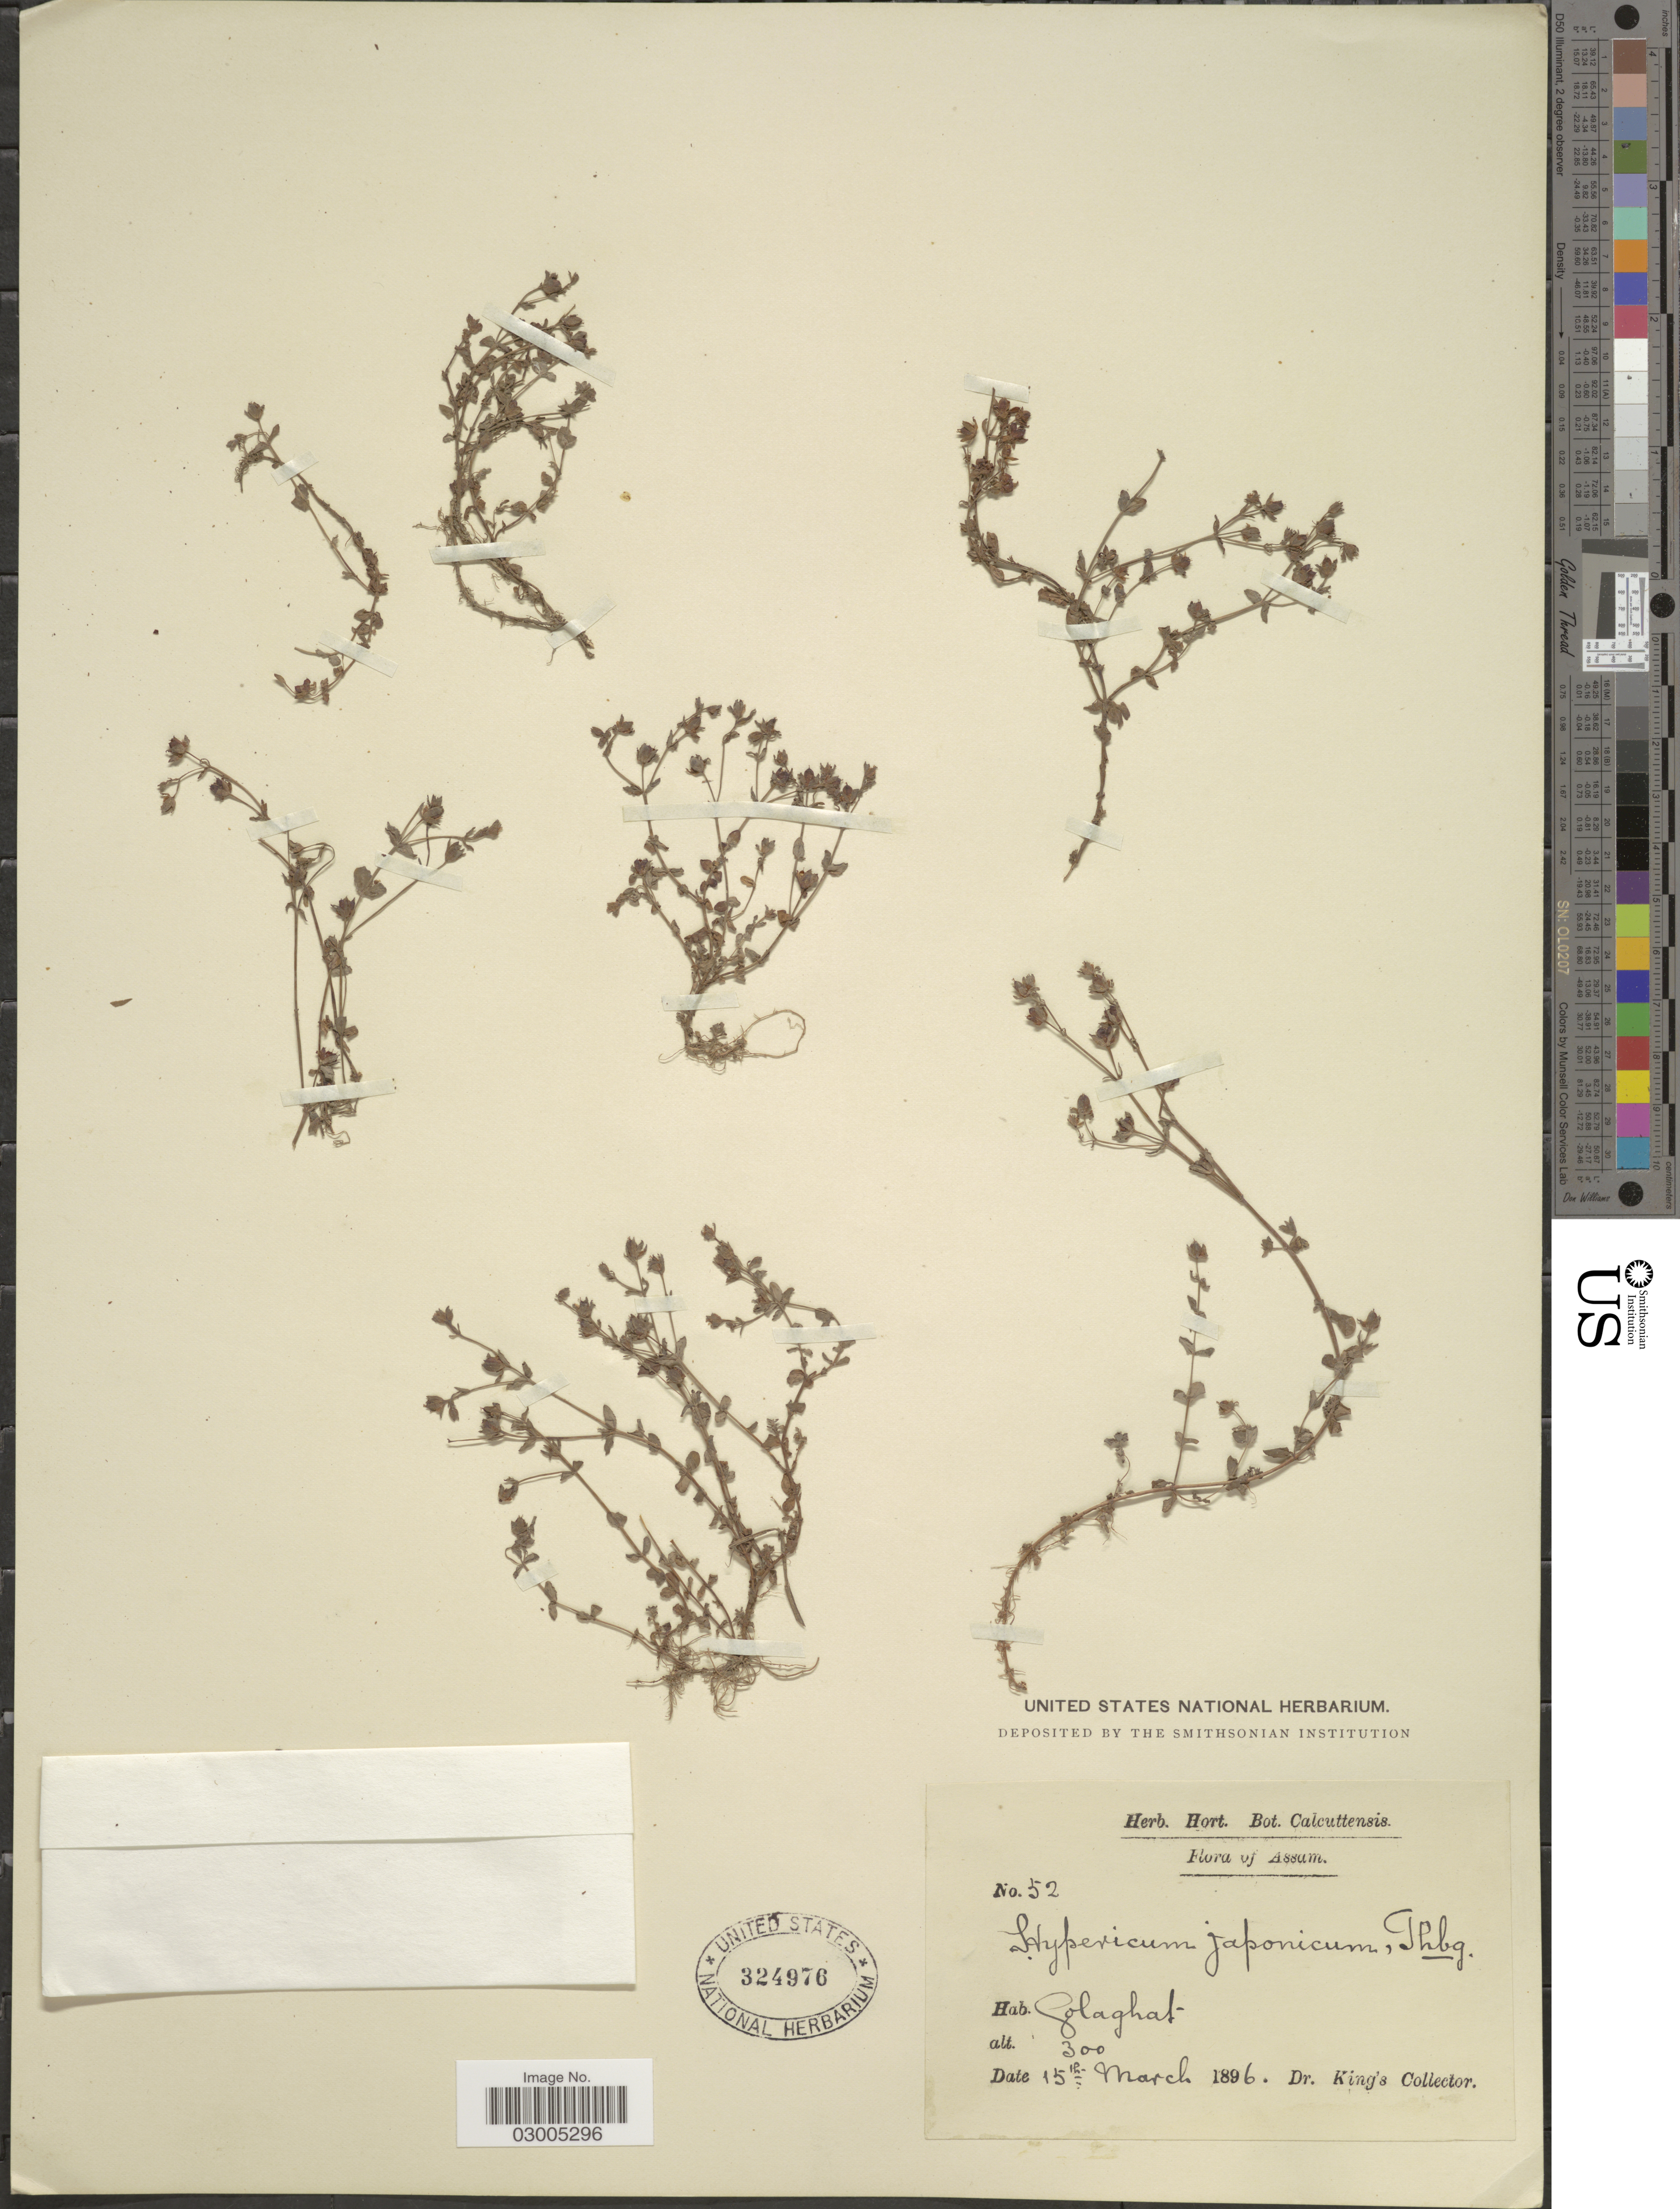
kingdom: Plantae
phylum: Tracheophyta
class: Magnoliopsida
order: Malpighiales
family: Hypericaceae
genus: Hypericum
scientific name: Hypericum japonicum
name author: Thunb.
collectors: Dr. King's collector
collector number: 52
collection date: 1896-03-15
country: India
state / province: Assam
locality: Golaghat.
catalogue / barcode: US 324976